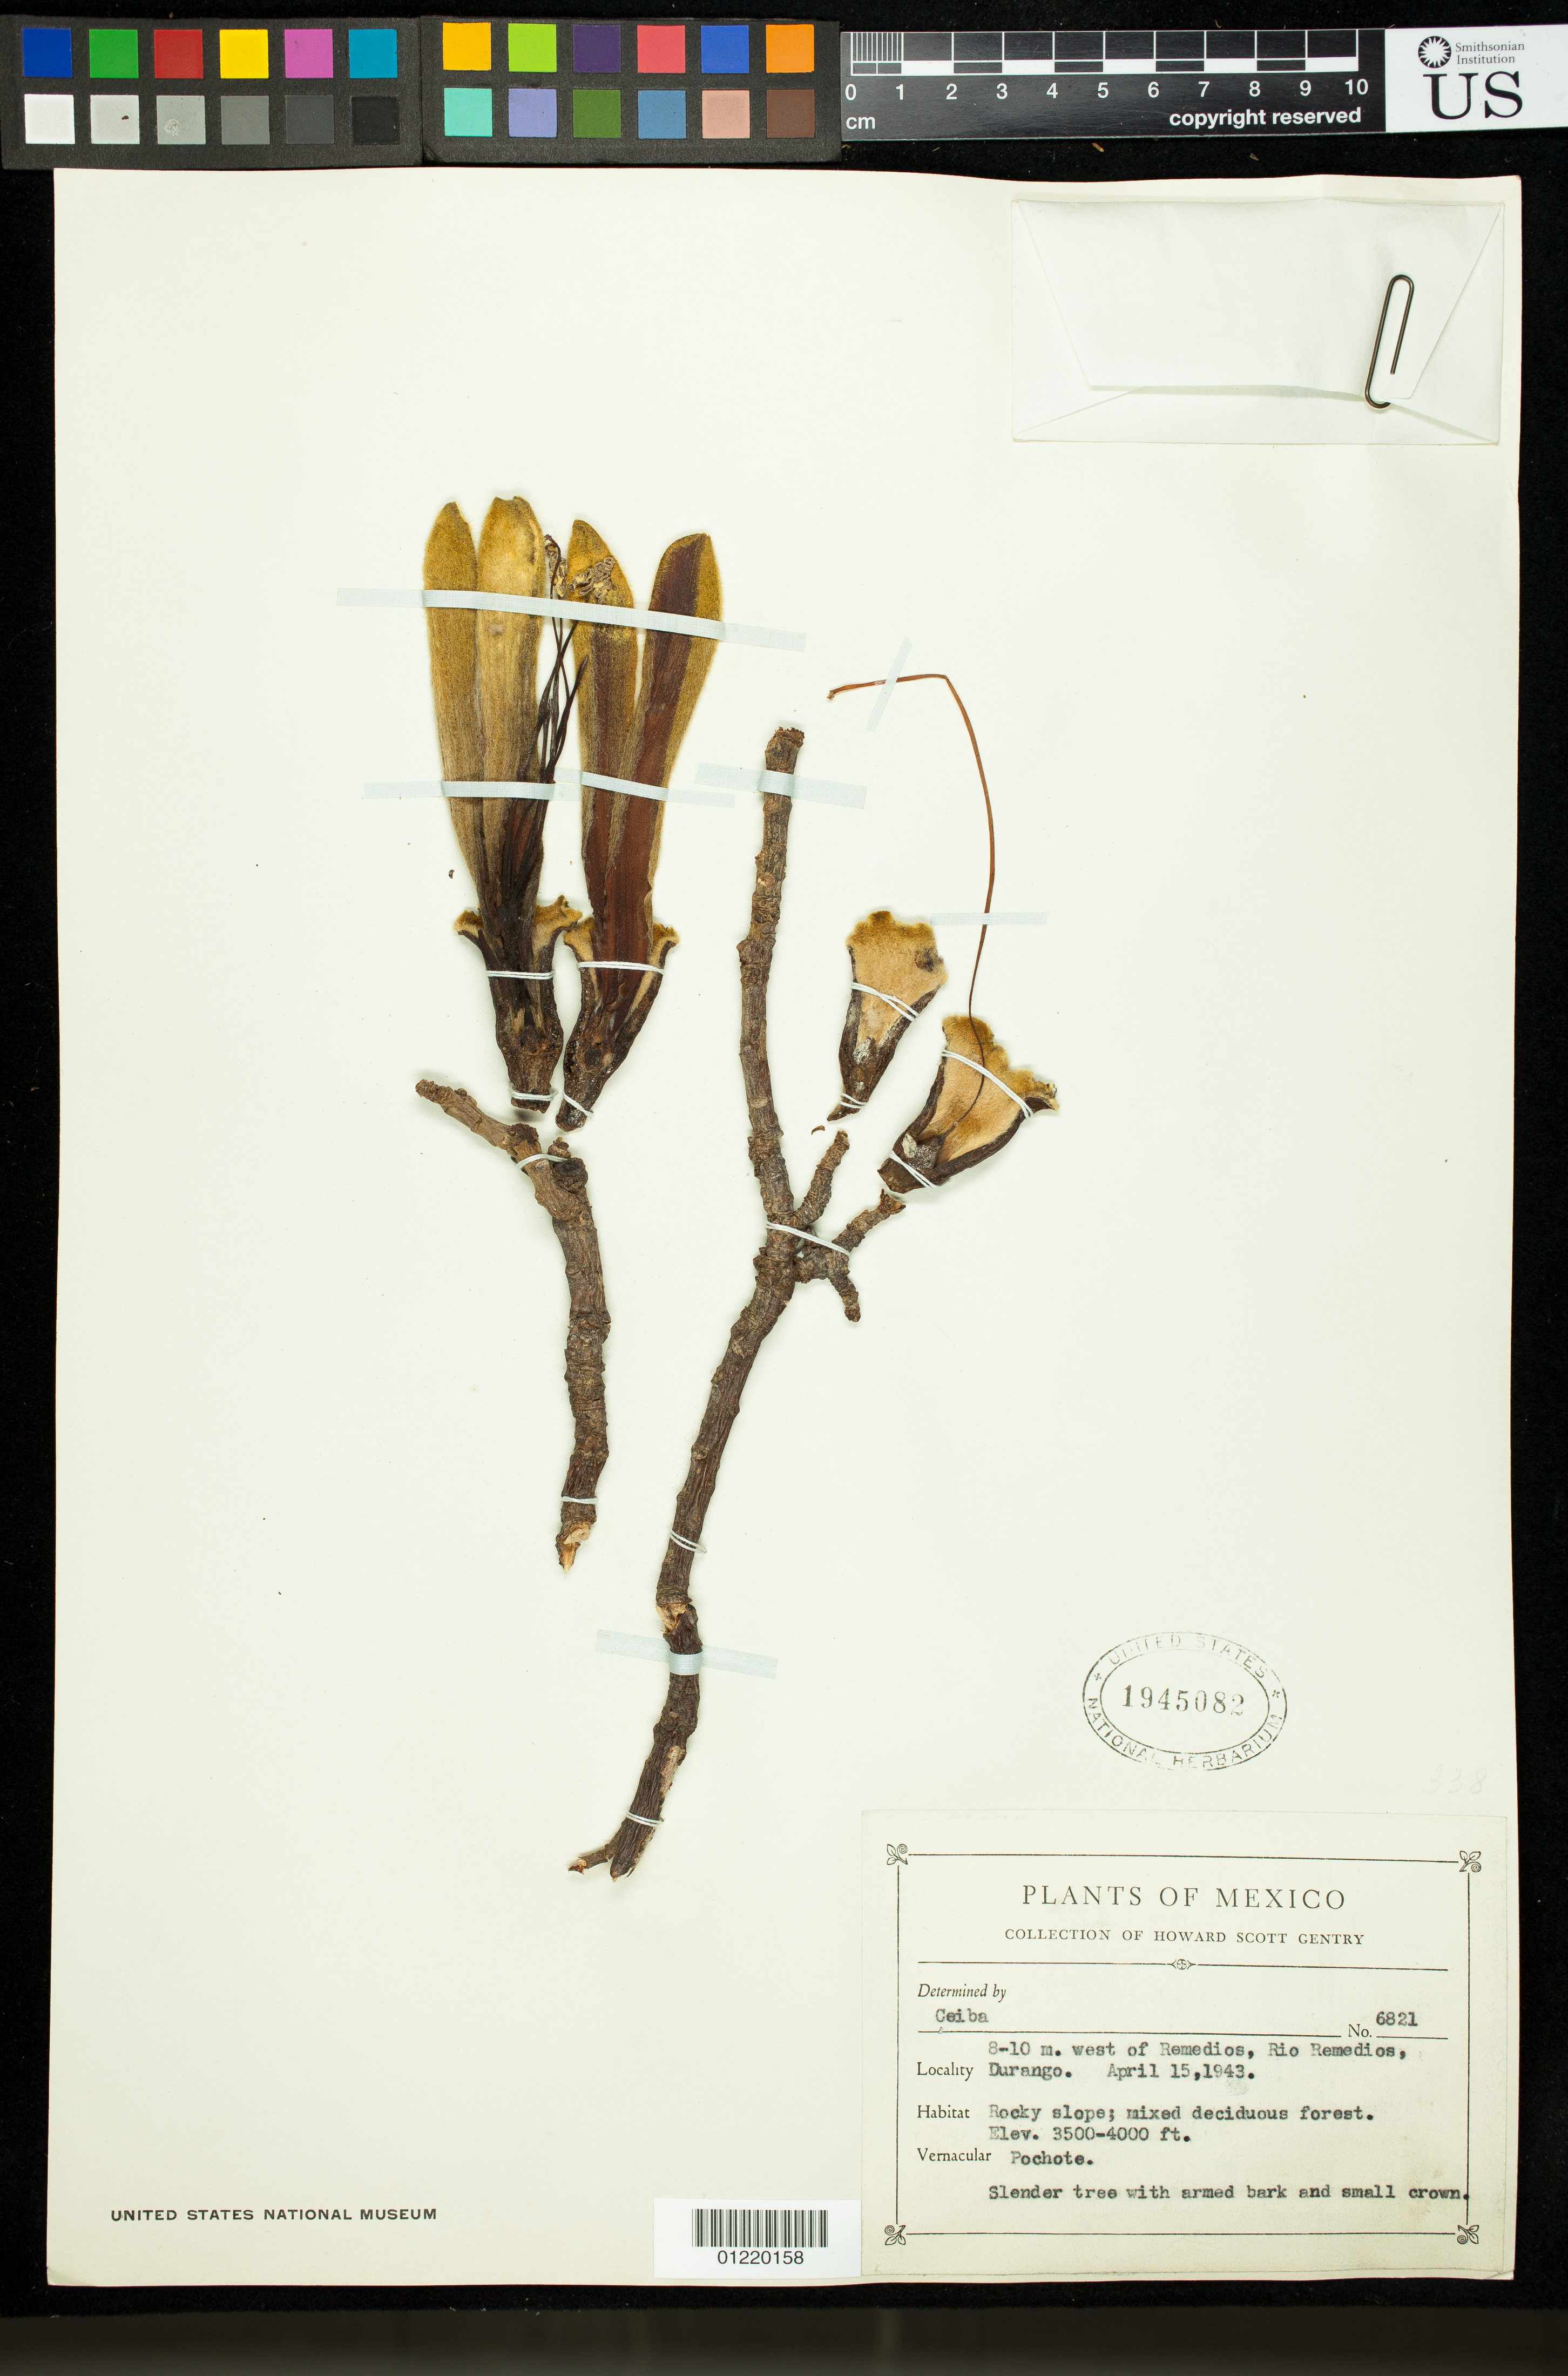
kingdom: Plantae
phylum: Tracheophyta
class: Magnoliopsida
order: Malvales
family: Malvaceae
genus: Ceiba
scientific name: Ceiba sp.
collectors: H. S. Gentry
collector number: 6821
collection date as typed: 4/15/1943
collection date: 1943-04-15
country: Mexico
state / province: Durango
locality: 8 to 10 miles West of Remedios, Rio Remedios. Durango.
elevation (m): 1067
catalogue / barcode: US 1945082